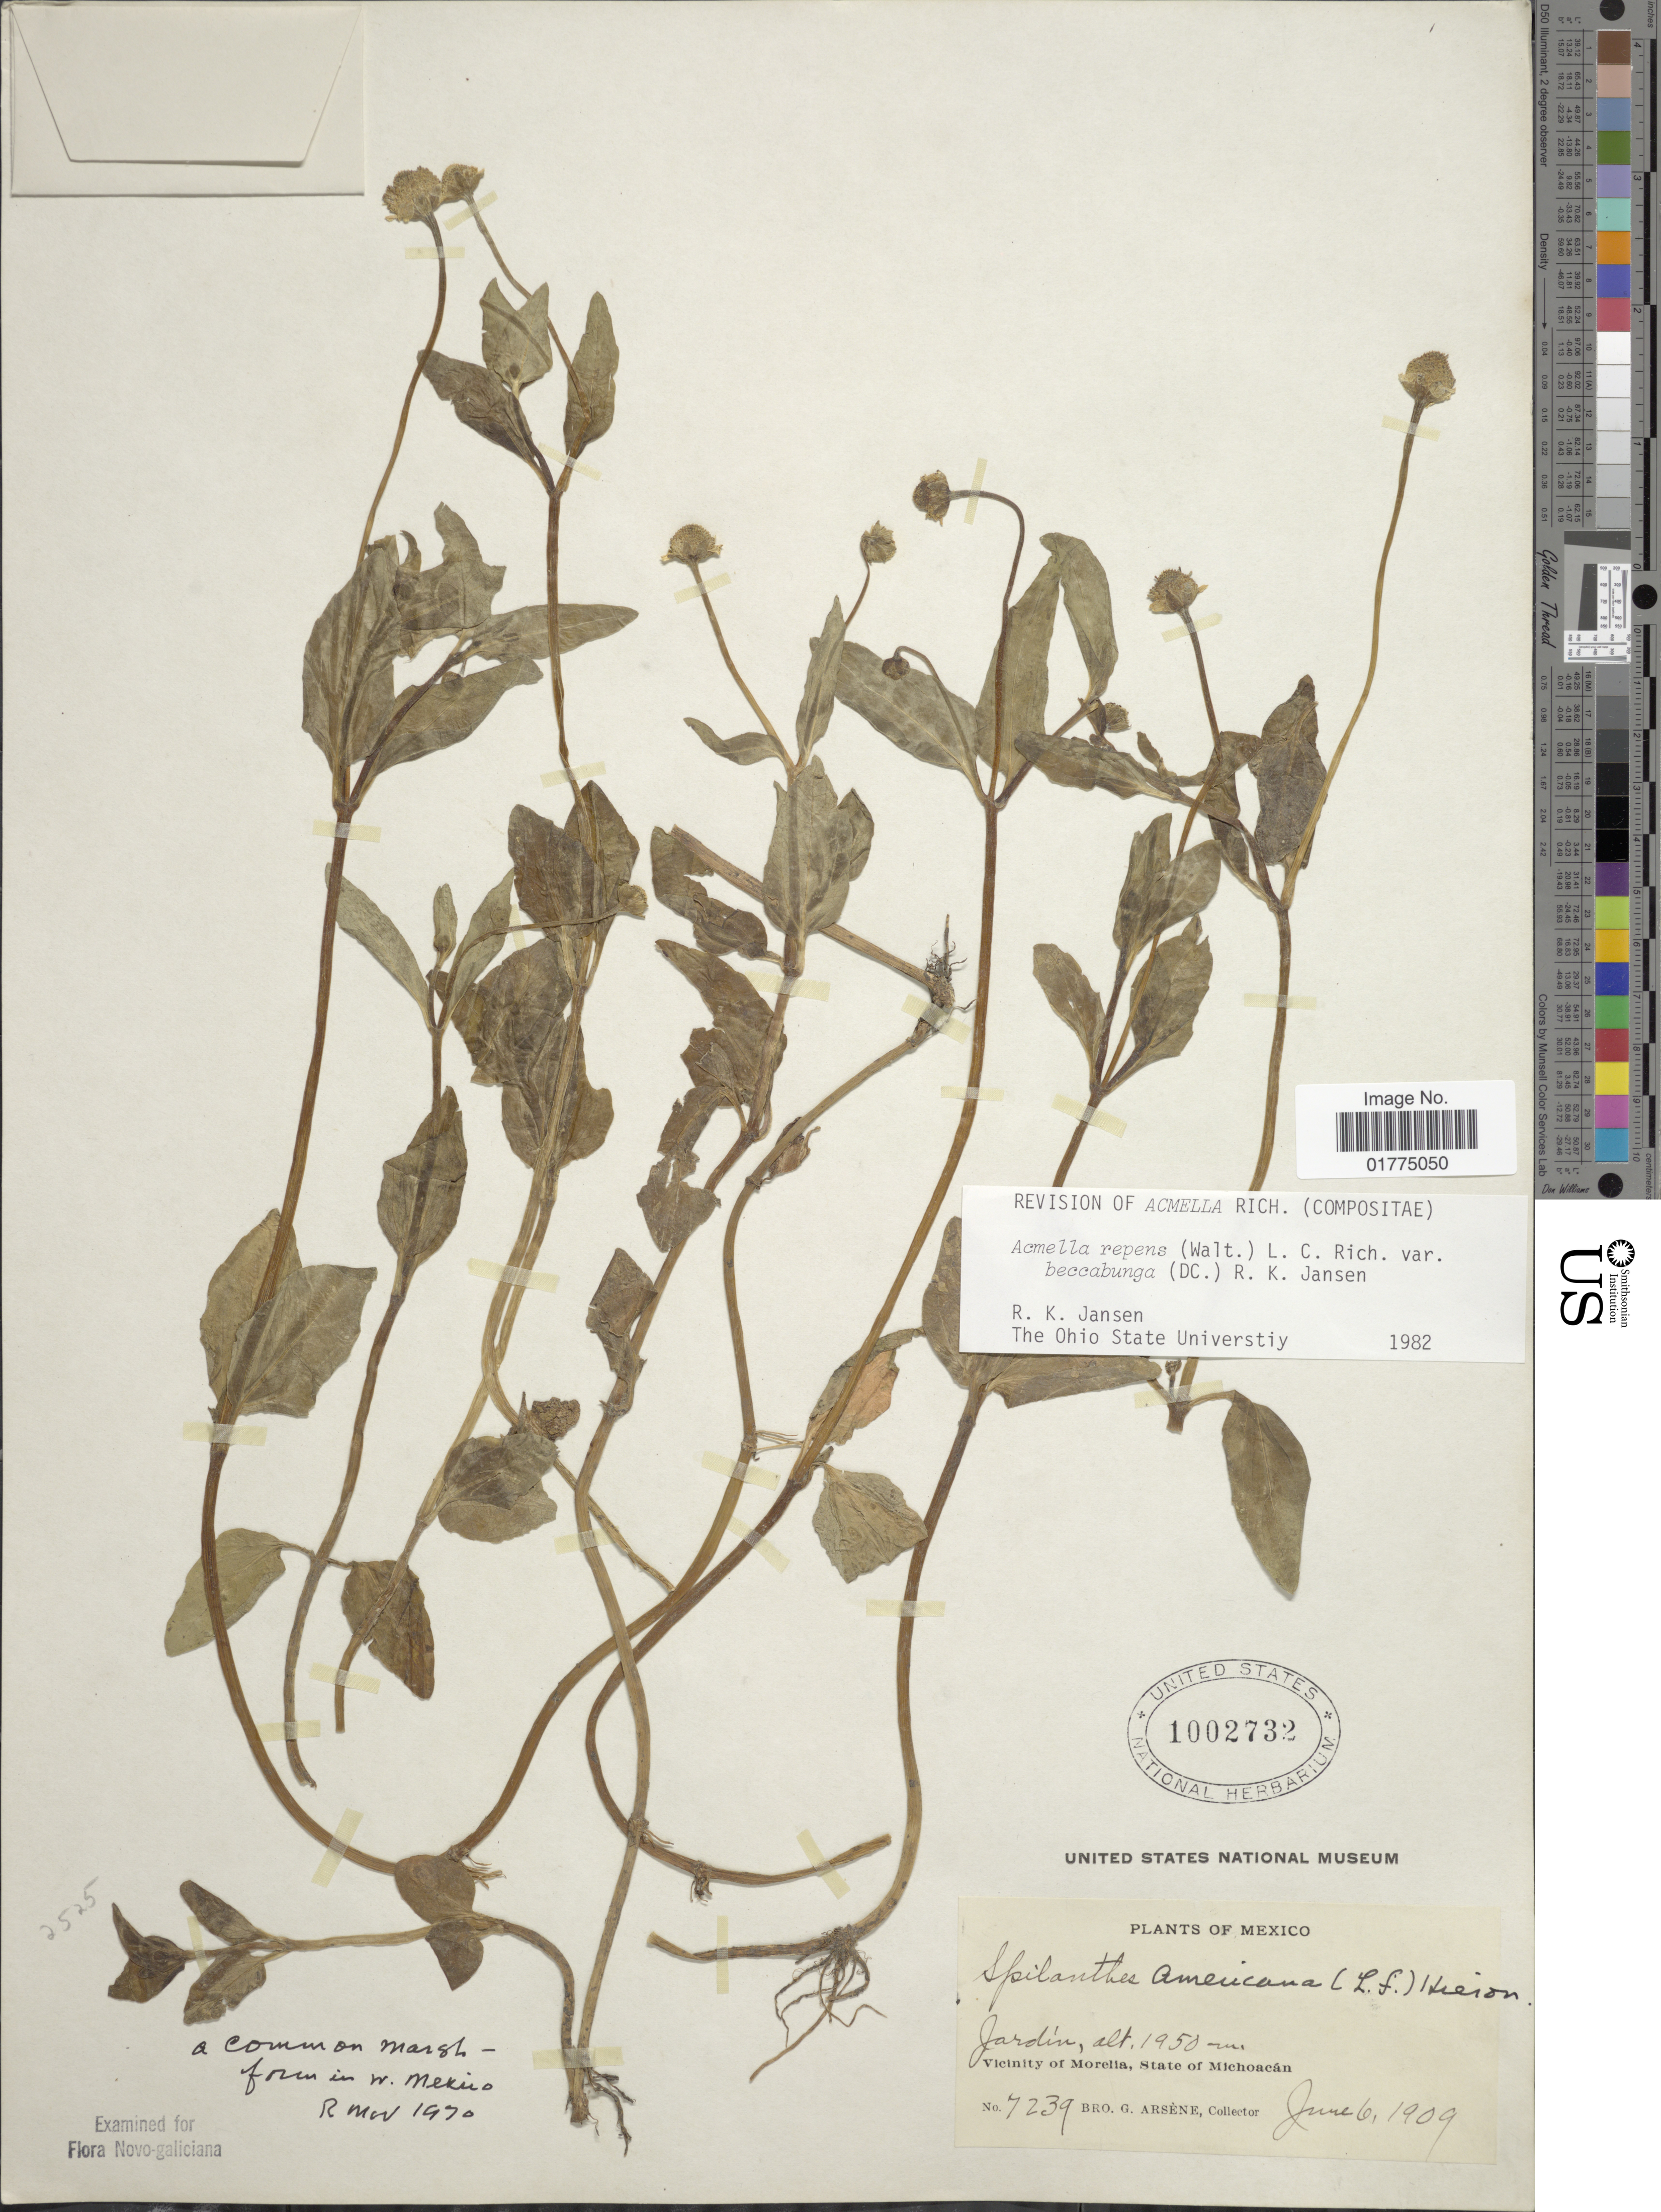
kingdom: Plantae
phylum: Tracheophyta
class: Magnoliopsida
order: Asterales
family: Asteraceae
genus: Acmella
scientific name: Acmella repens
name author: (Walter) Rich.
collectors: Bro. G. Arsène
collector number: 7239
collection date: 1909-06-06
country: Mexico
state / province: Michoacán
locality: Jardín. Vicinity of Morelia, State of Michoacán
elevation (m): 1950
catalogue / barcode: US 1002732